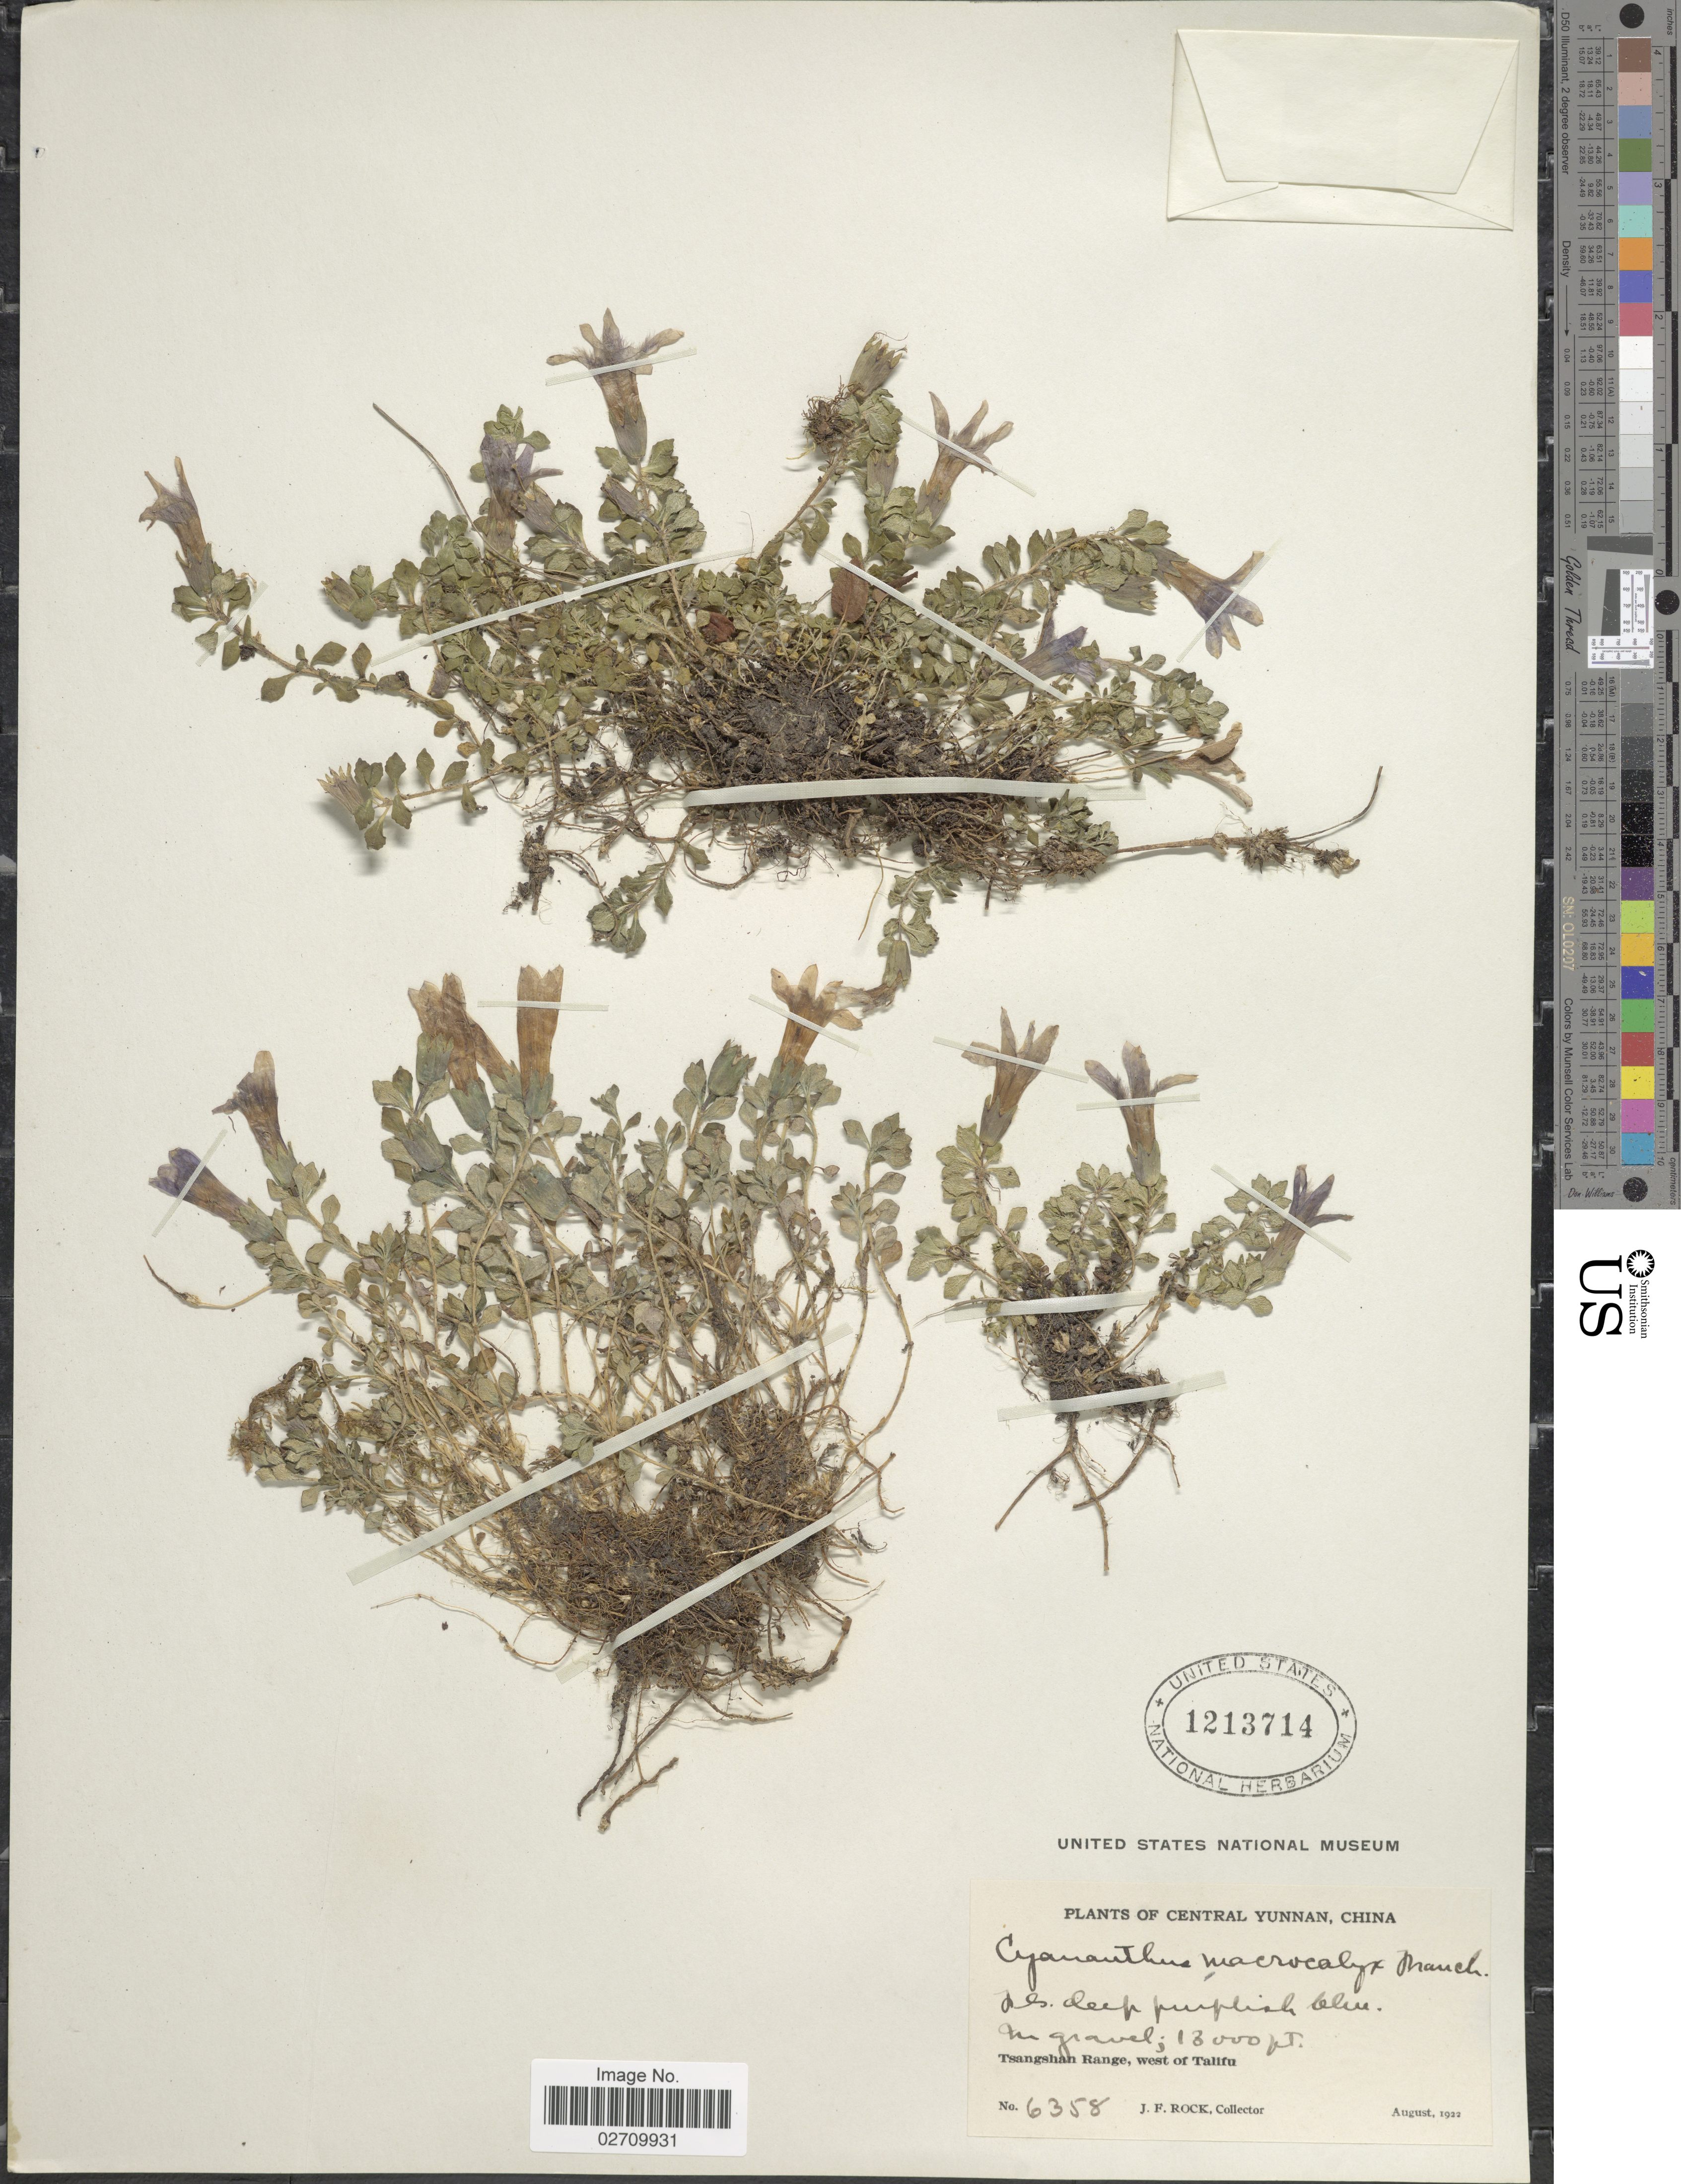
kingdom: Plantae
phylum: Tracheophyta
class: Magnoliopsida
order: Asterales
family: Campanulaceae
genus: Cyananthus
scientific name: Cyananthus macrocalyx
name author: Franch.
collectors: J. F. Rock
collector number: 6358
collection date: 1922-08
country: China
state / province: Yunnan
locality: Central Yunnan, Tsangshan Range, west of Talifu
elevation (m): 3962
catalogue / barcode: US 1213714